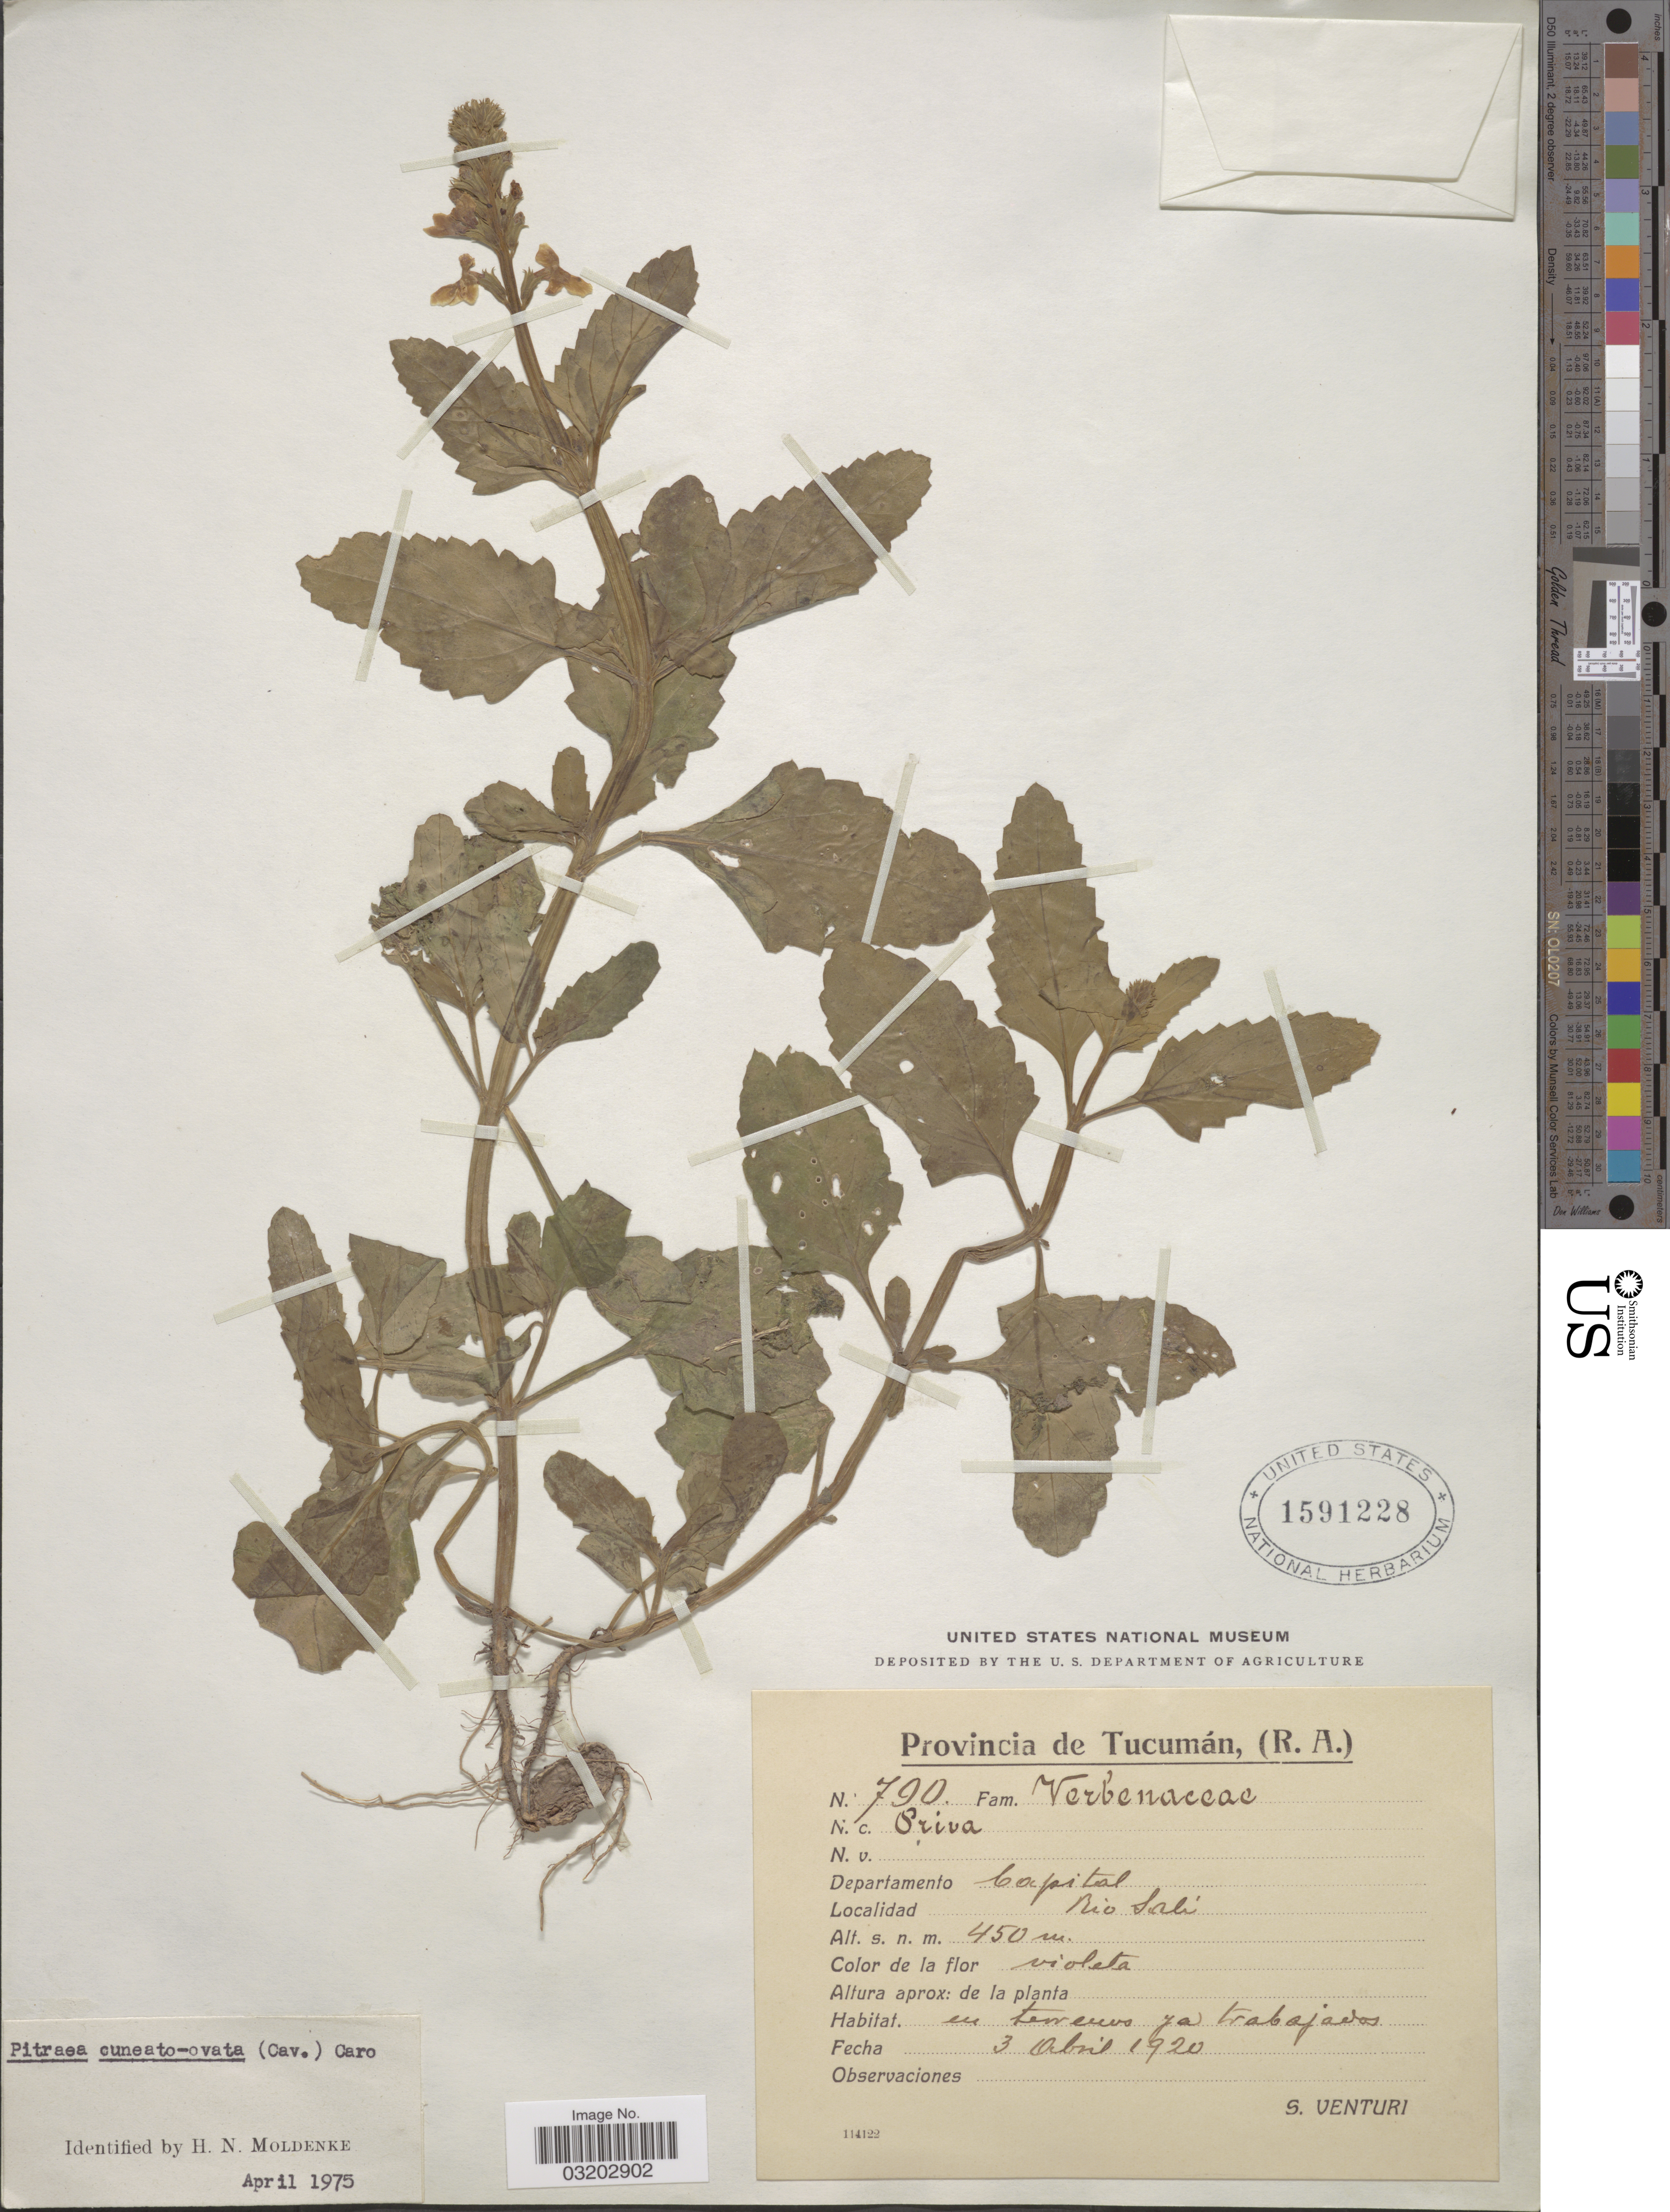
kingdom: Plantae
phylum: Tracheophyta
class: Magnoliopsida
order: Lamiales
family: Verbenaceae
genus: Pitraea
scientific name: Pitraea cuneato-ovata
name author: (Cav.) Caro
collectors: S. Venturi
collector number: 790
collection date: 1920-04-03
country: Argentina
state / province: Tucuman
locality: Departamento Capital, Rio Sali.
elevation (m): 450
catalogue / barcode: US 1591228